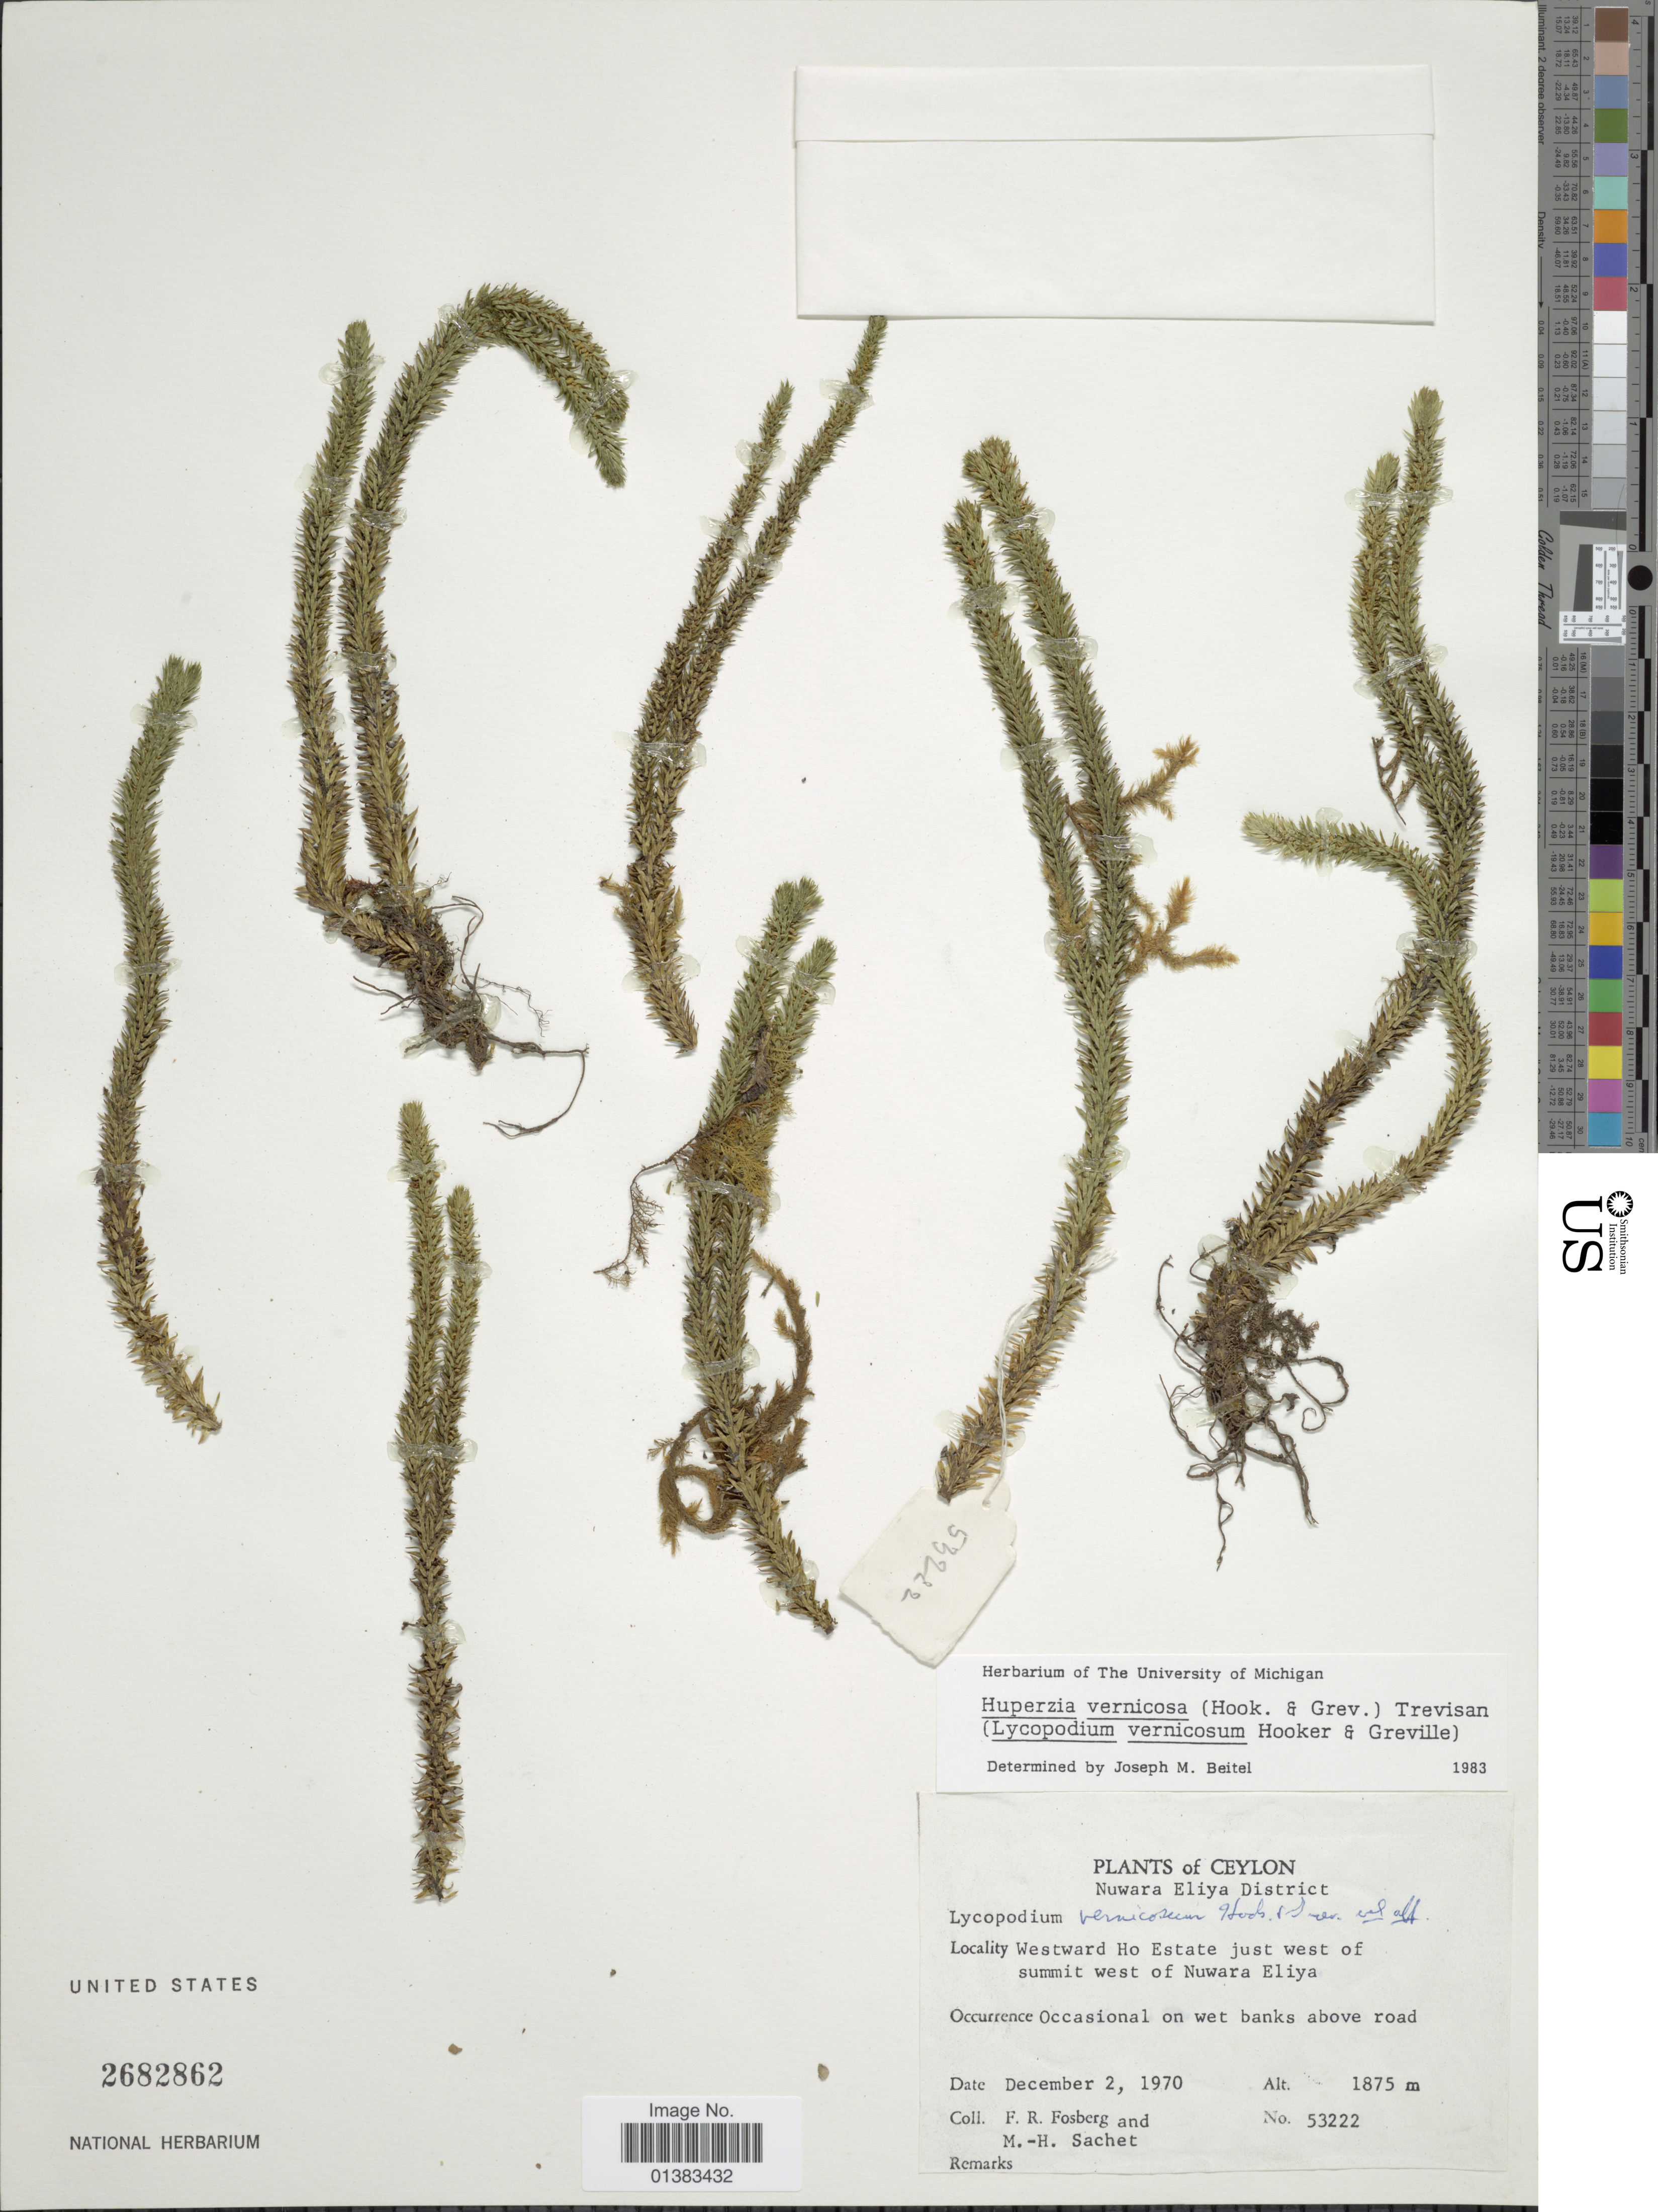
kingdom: Plantae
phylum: Tracheophyta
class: Lycopodiopsida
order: Lycopodiales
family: Lycopodiaceae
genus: Phlegmariurus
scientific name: Phlegmariurus vernicosus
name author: (Hook. & Grev.) Á. Löve & D. Löve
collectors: F. R. Fosberg & M.-H. Sachet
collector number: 53222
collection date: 1970-12-02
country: Sri Lanka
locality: Ceylon. Westward Ho Estate just west of summit of west of Nuwara Eliya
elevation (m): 1875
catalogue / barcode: US 2682862